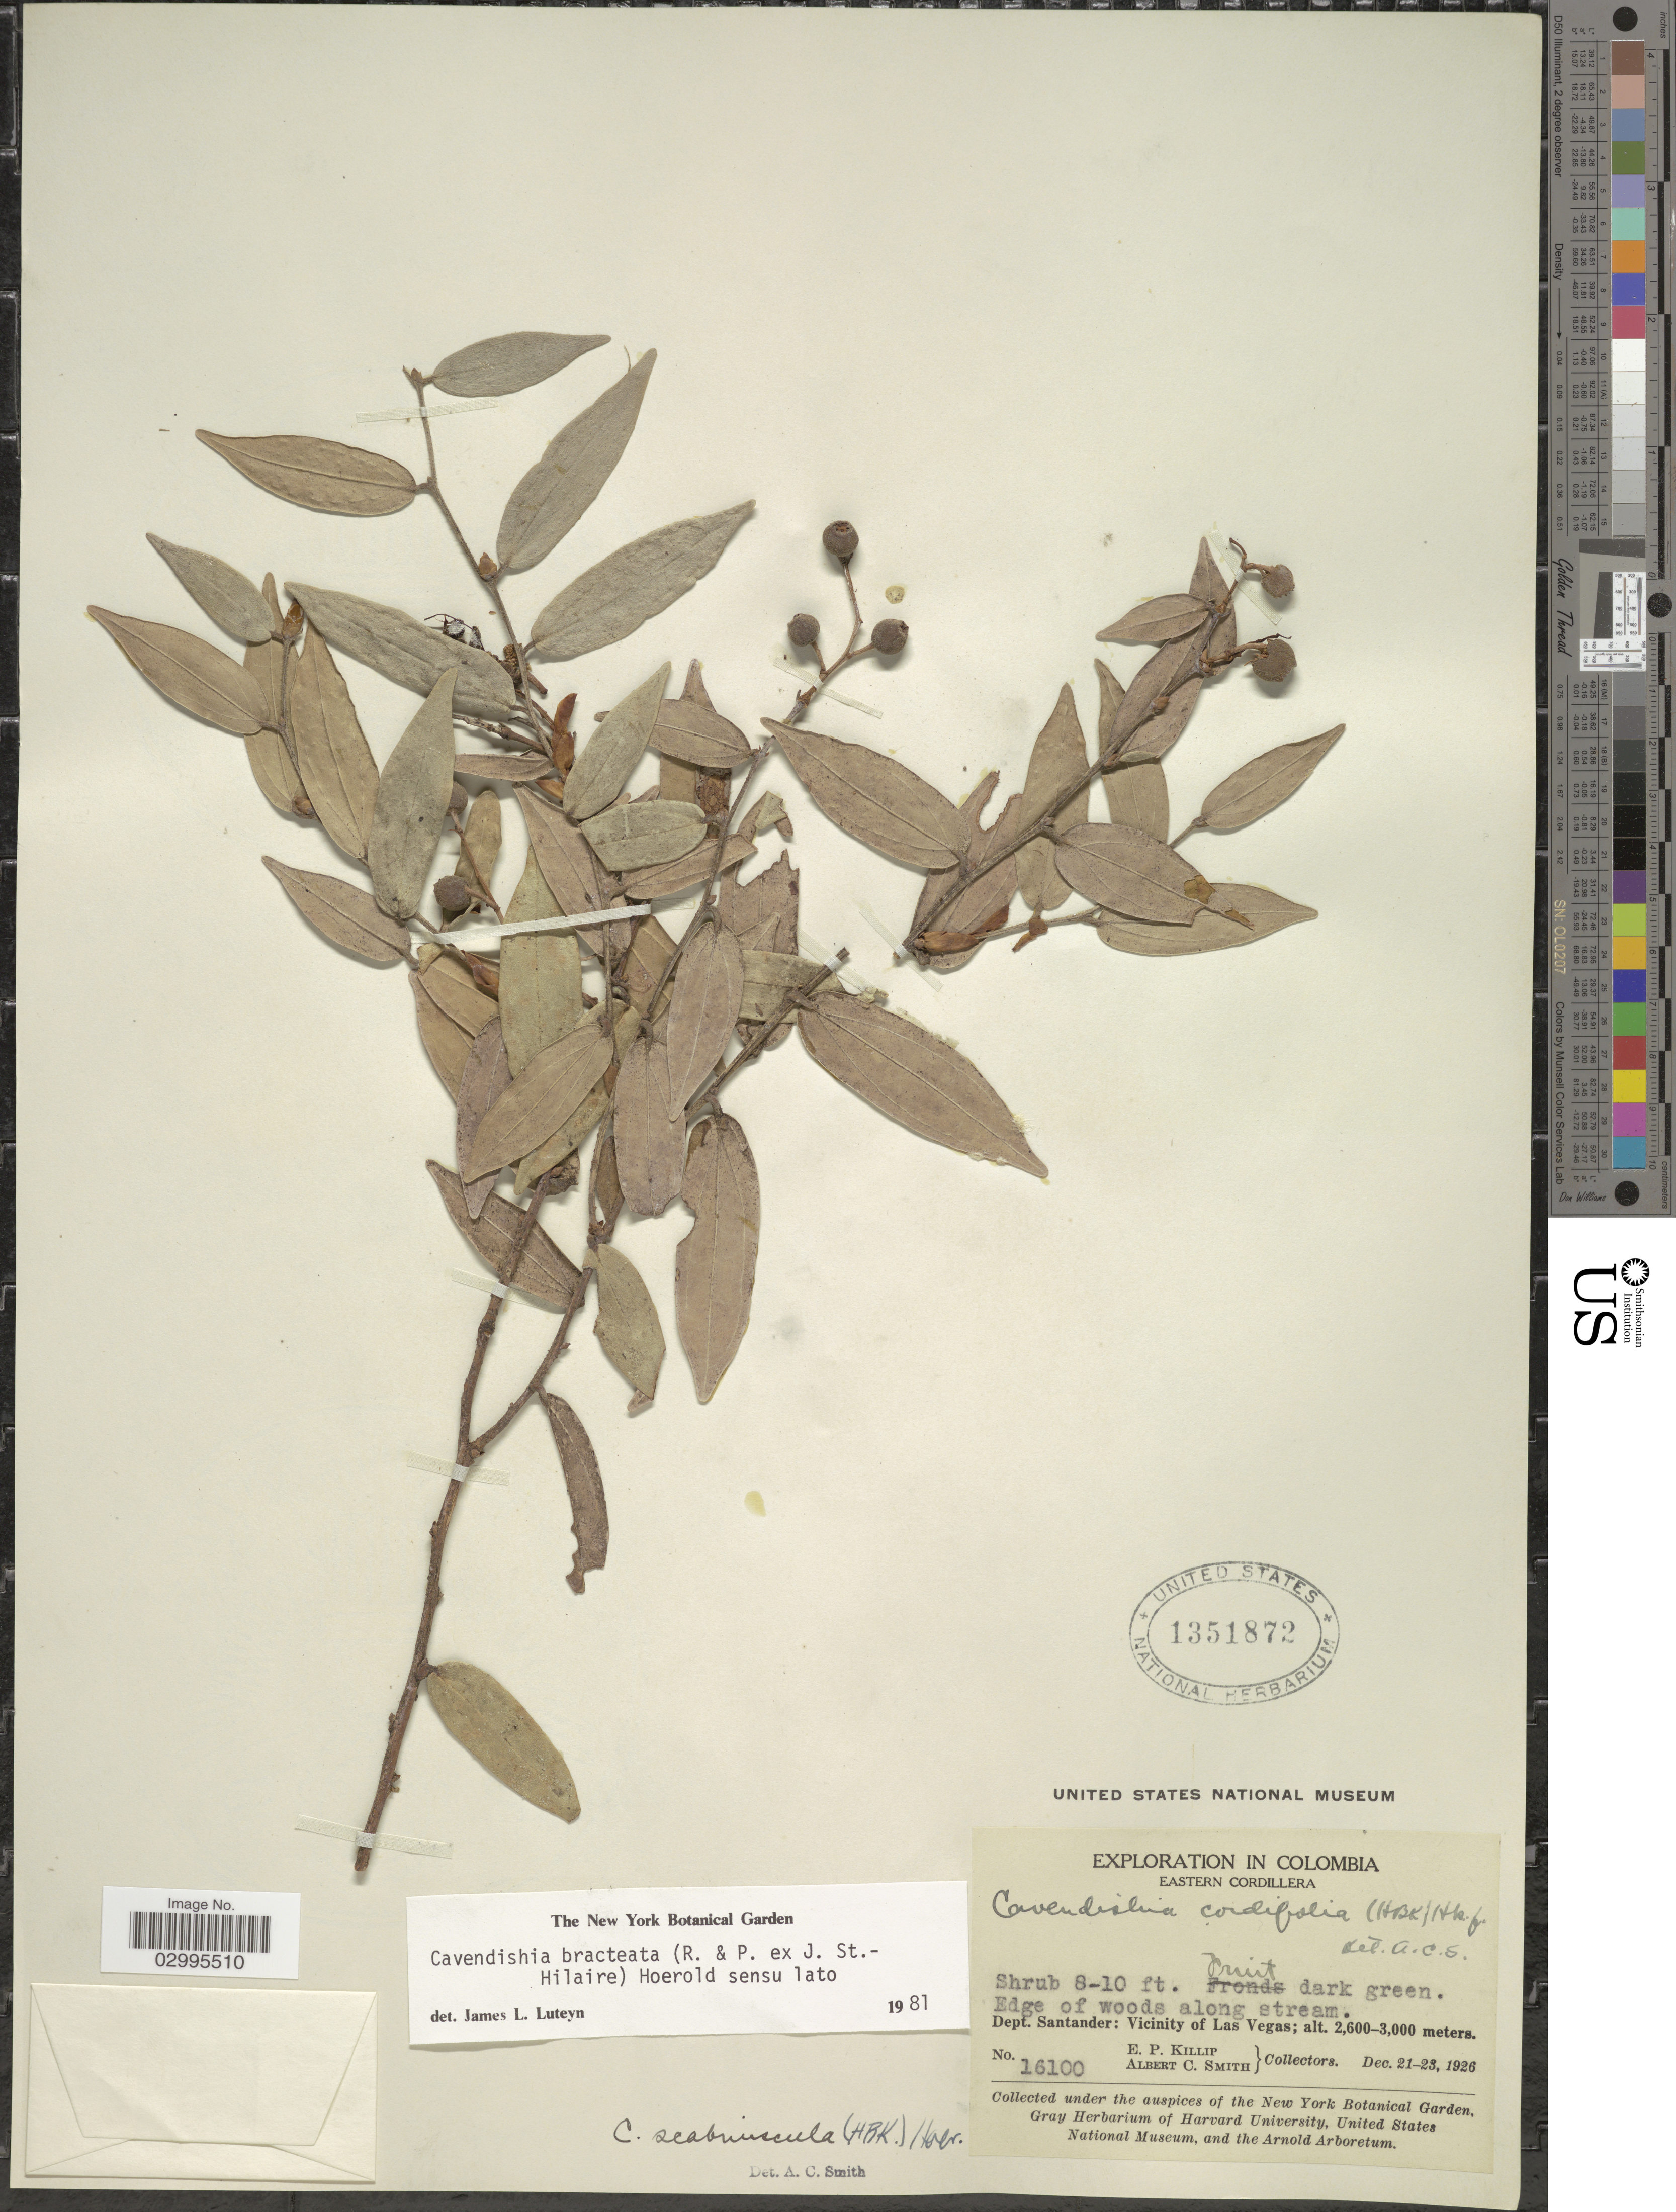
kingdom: Plantae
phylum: Tracheophyta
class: Magnoliopsida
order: Ericales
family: Ericaceae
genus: Cavendishia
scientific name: Cavendishia bracteata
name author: (Ruiz & Pav. ex J. St.-Hil.) Hoerold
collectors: E. P. Killip & A. C. Smith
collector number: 16100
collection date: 1926-12-21/1926-12-23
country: Colombia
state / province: Santander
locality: Eastern Cordillera. Edge of woods along stream. Dept. Santander: Vicinity of Las Vegas.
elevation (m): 2600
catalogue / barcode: US 1351872